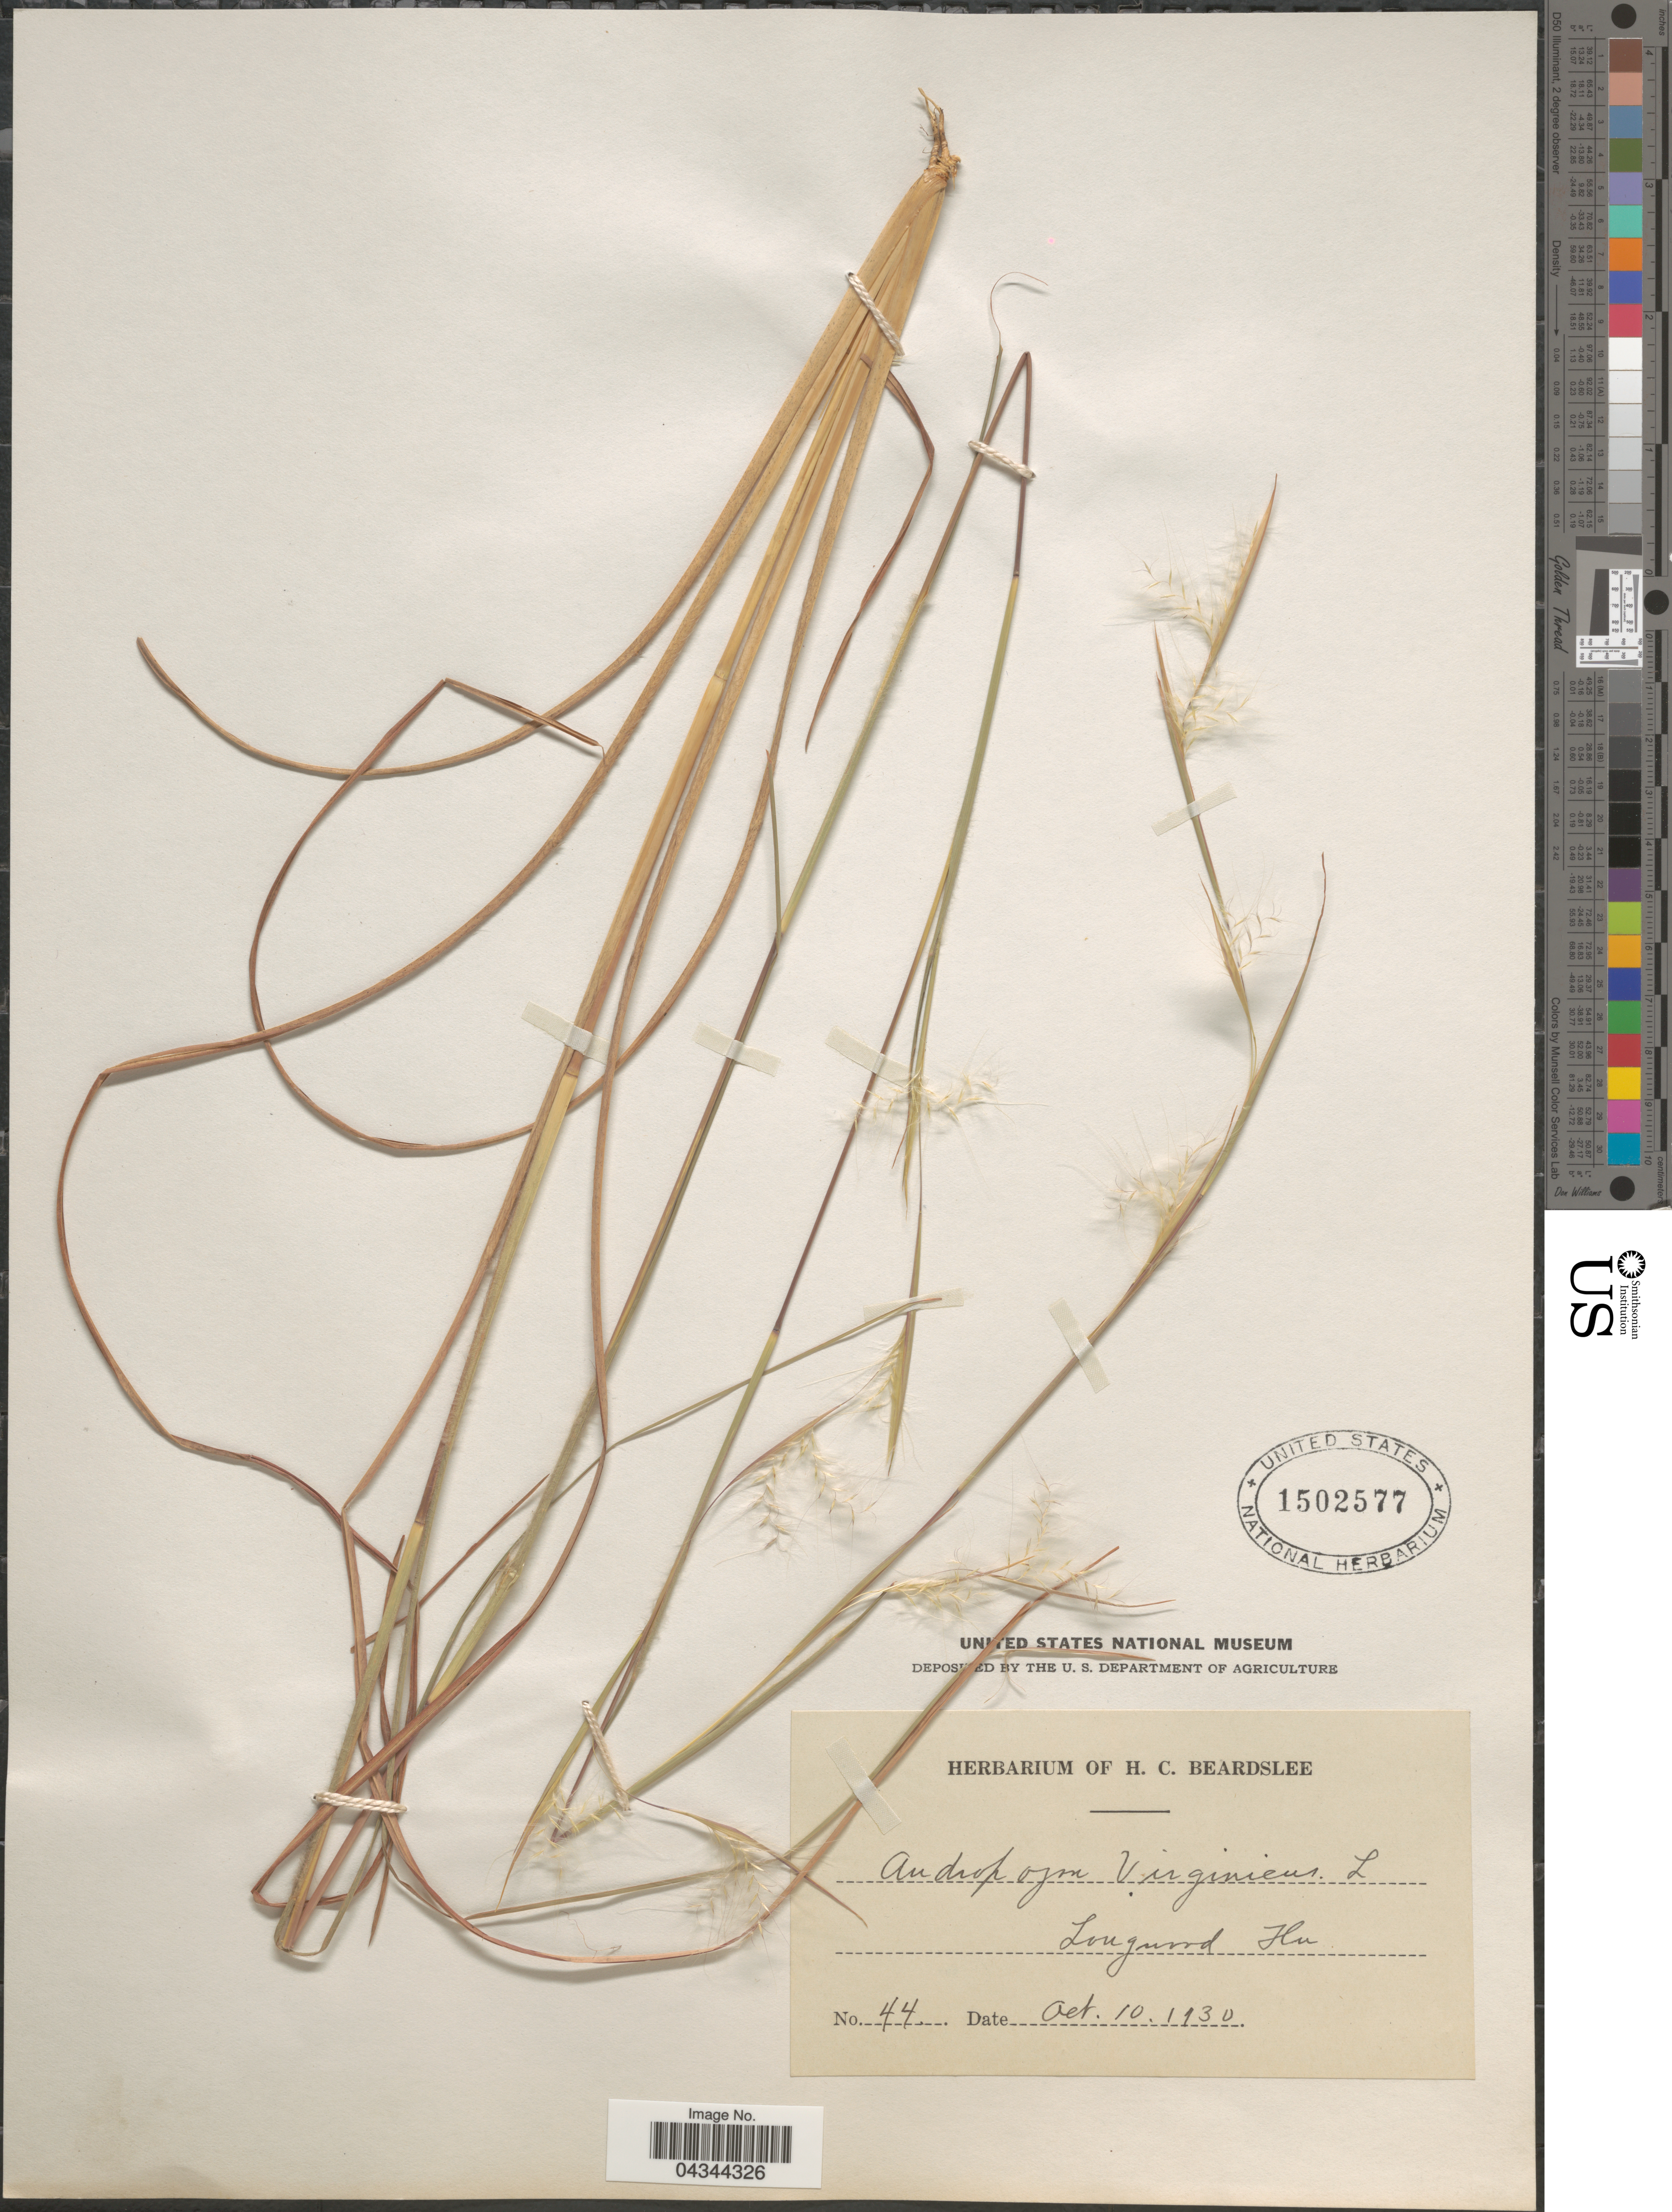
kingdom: Plantae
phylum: Tracheophyta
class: Liliopsida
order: Poales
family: Poaceae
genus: Andropogon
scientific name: Andropogon virginicus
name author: L.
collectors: ex herb. H. C. Beardslee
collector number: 44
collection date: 1930-10-10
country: United States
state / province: Florida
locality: Longwood.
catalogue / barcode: US 1502577